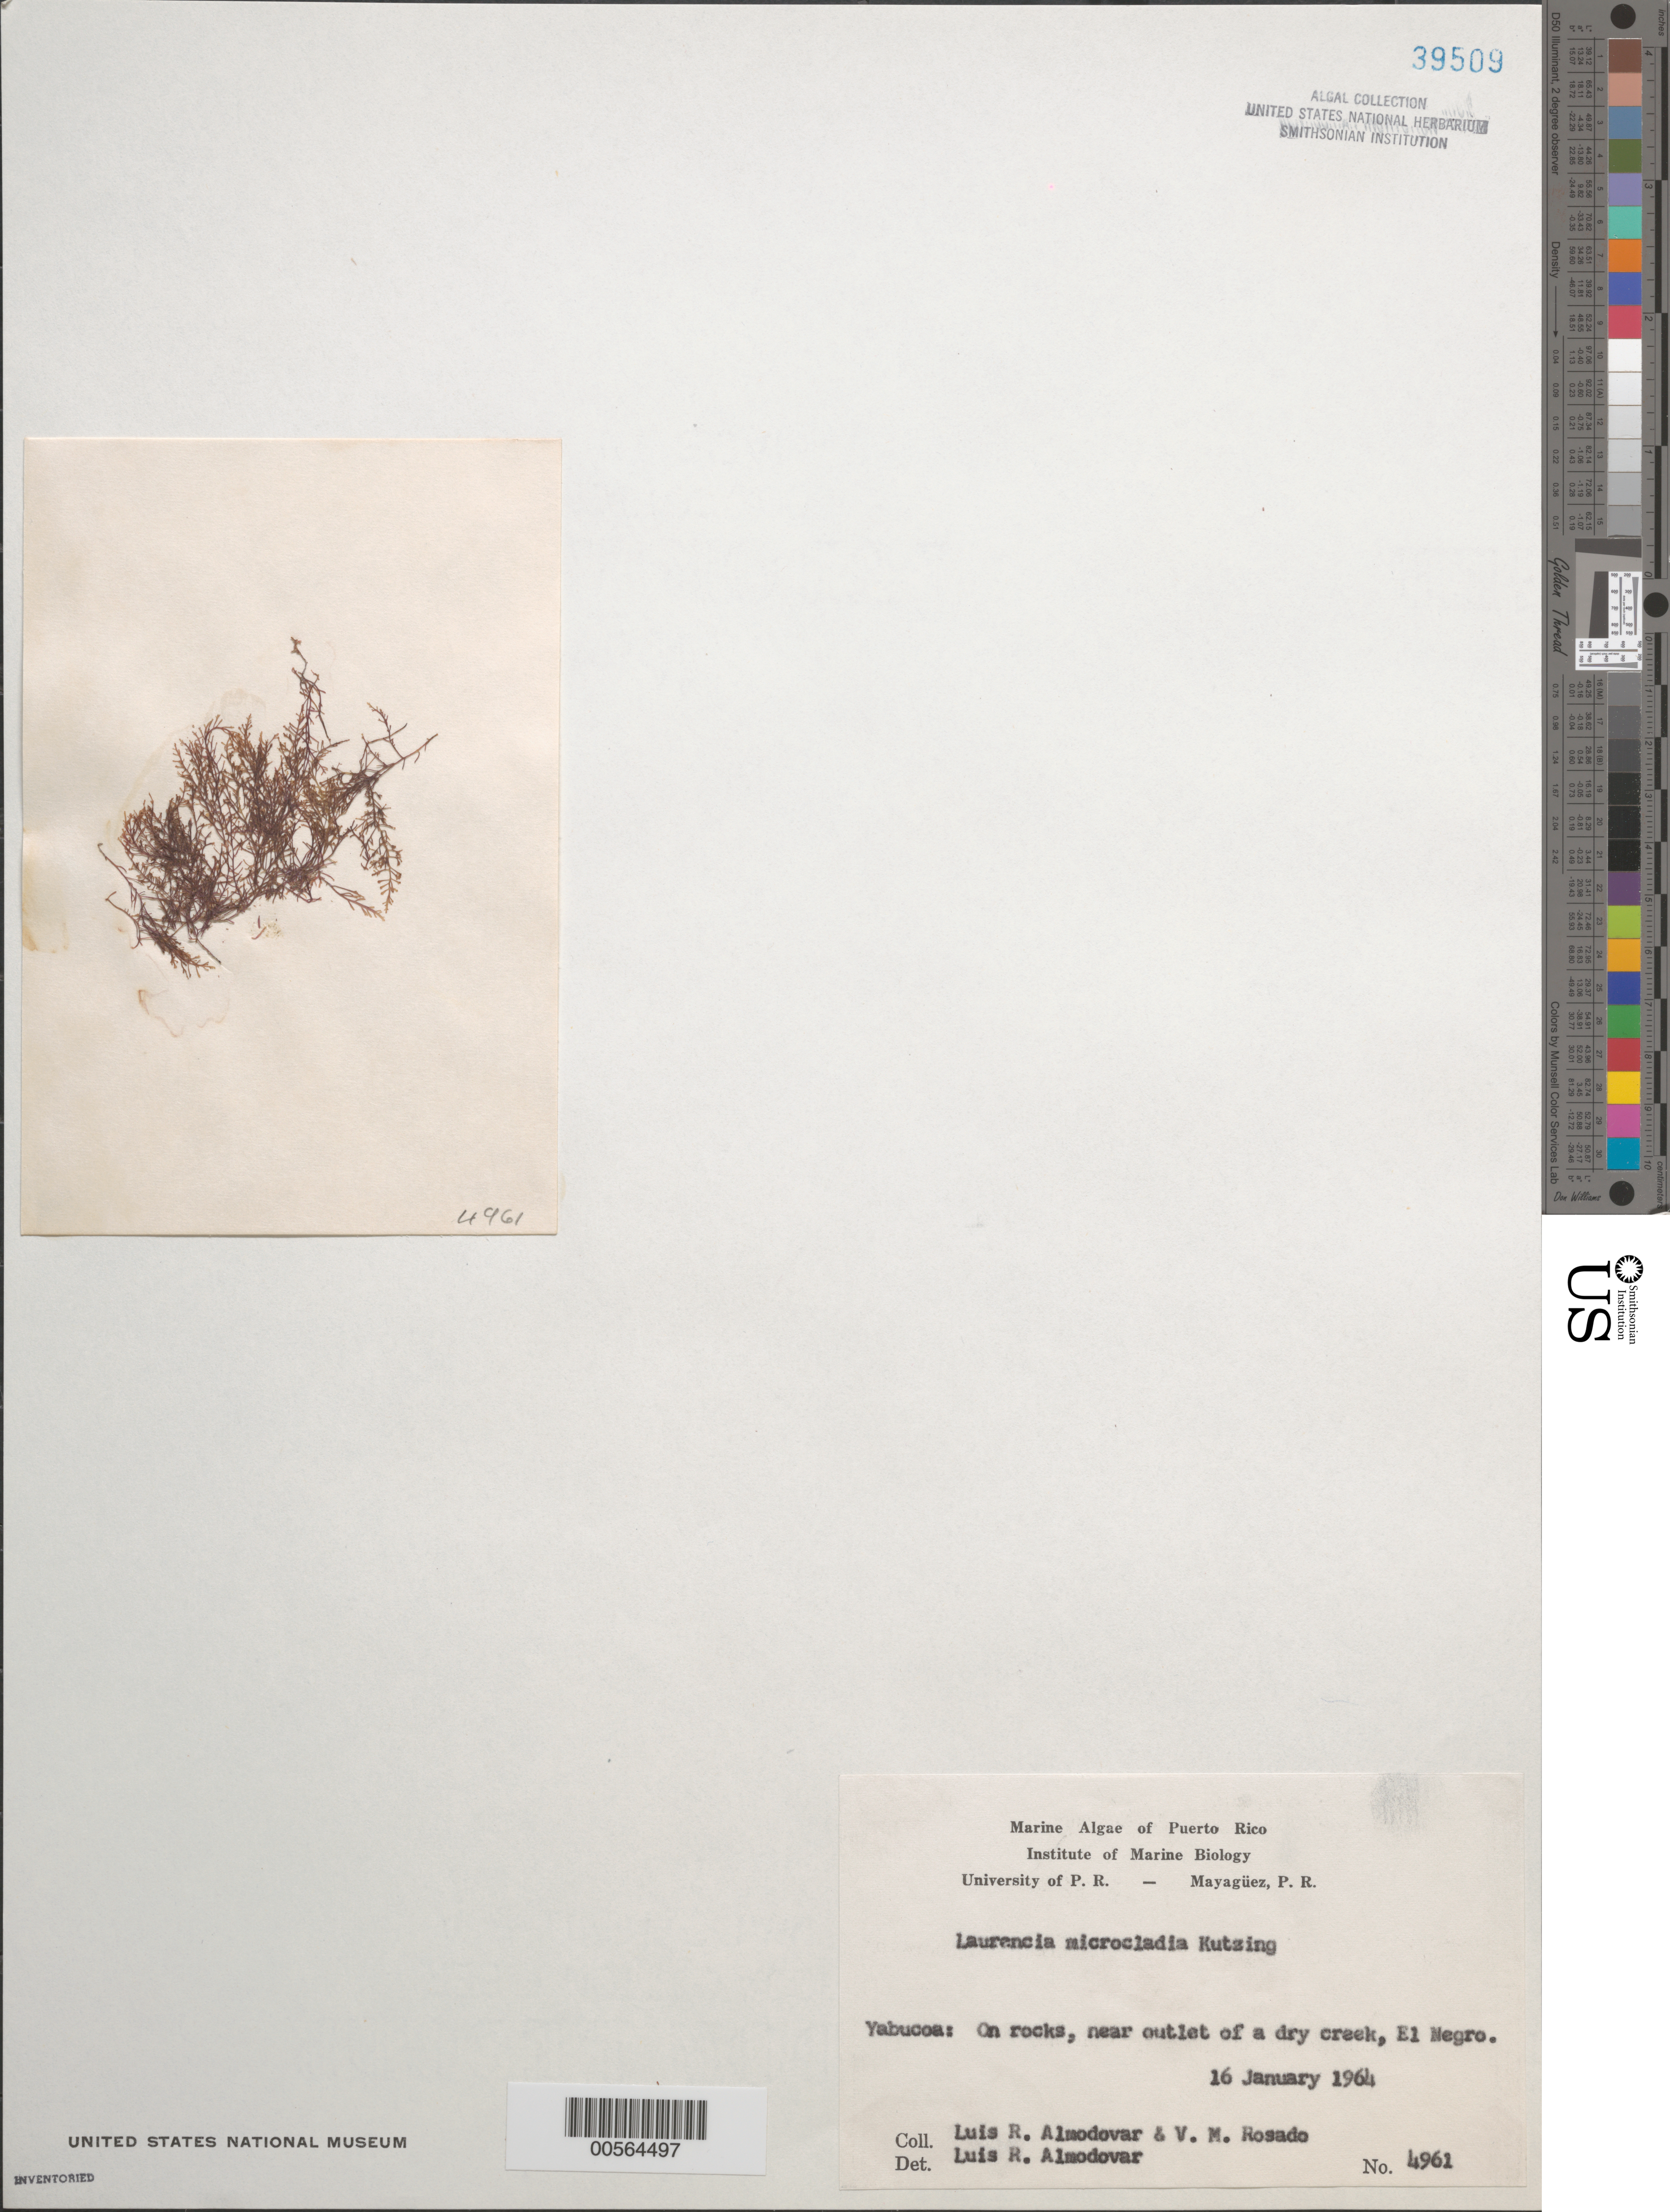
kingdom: Plantae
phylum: Rhodophyta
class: Florideophyceae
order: Ceramiales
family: Rhodomelaceae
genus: Laurencia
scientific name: Laurencia microcladia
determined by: Almodovar, L. R.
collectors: L. Almodovar & V. Rosado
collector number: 4961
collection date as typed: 16 Jan 1964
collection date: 1964-01-16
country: Puerto Rico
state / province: Yabucoa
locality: El Negro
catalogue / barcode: US 39509